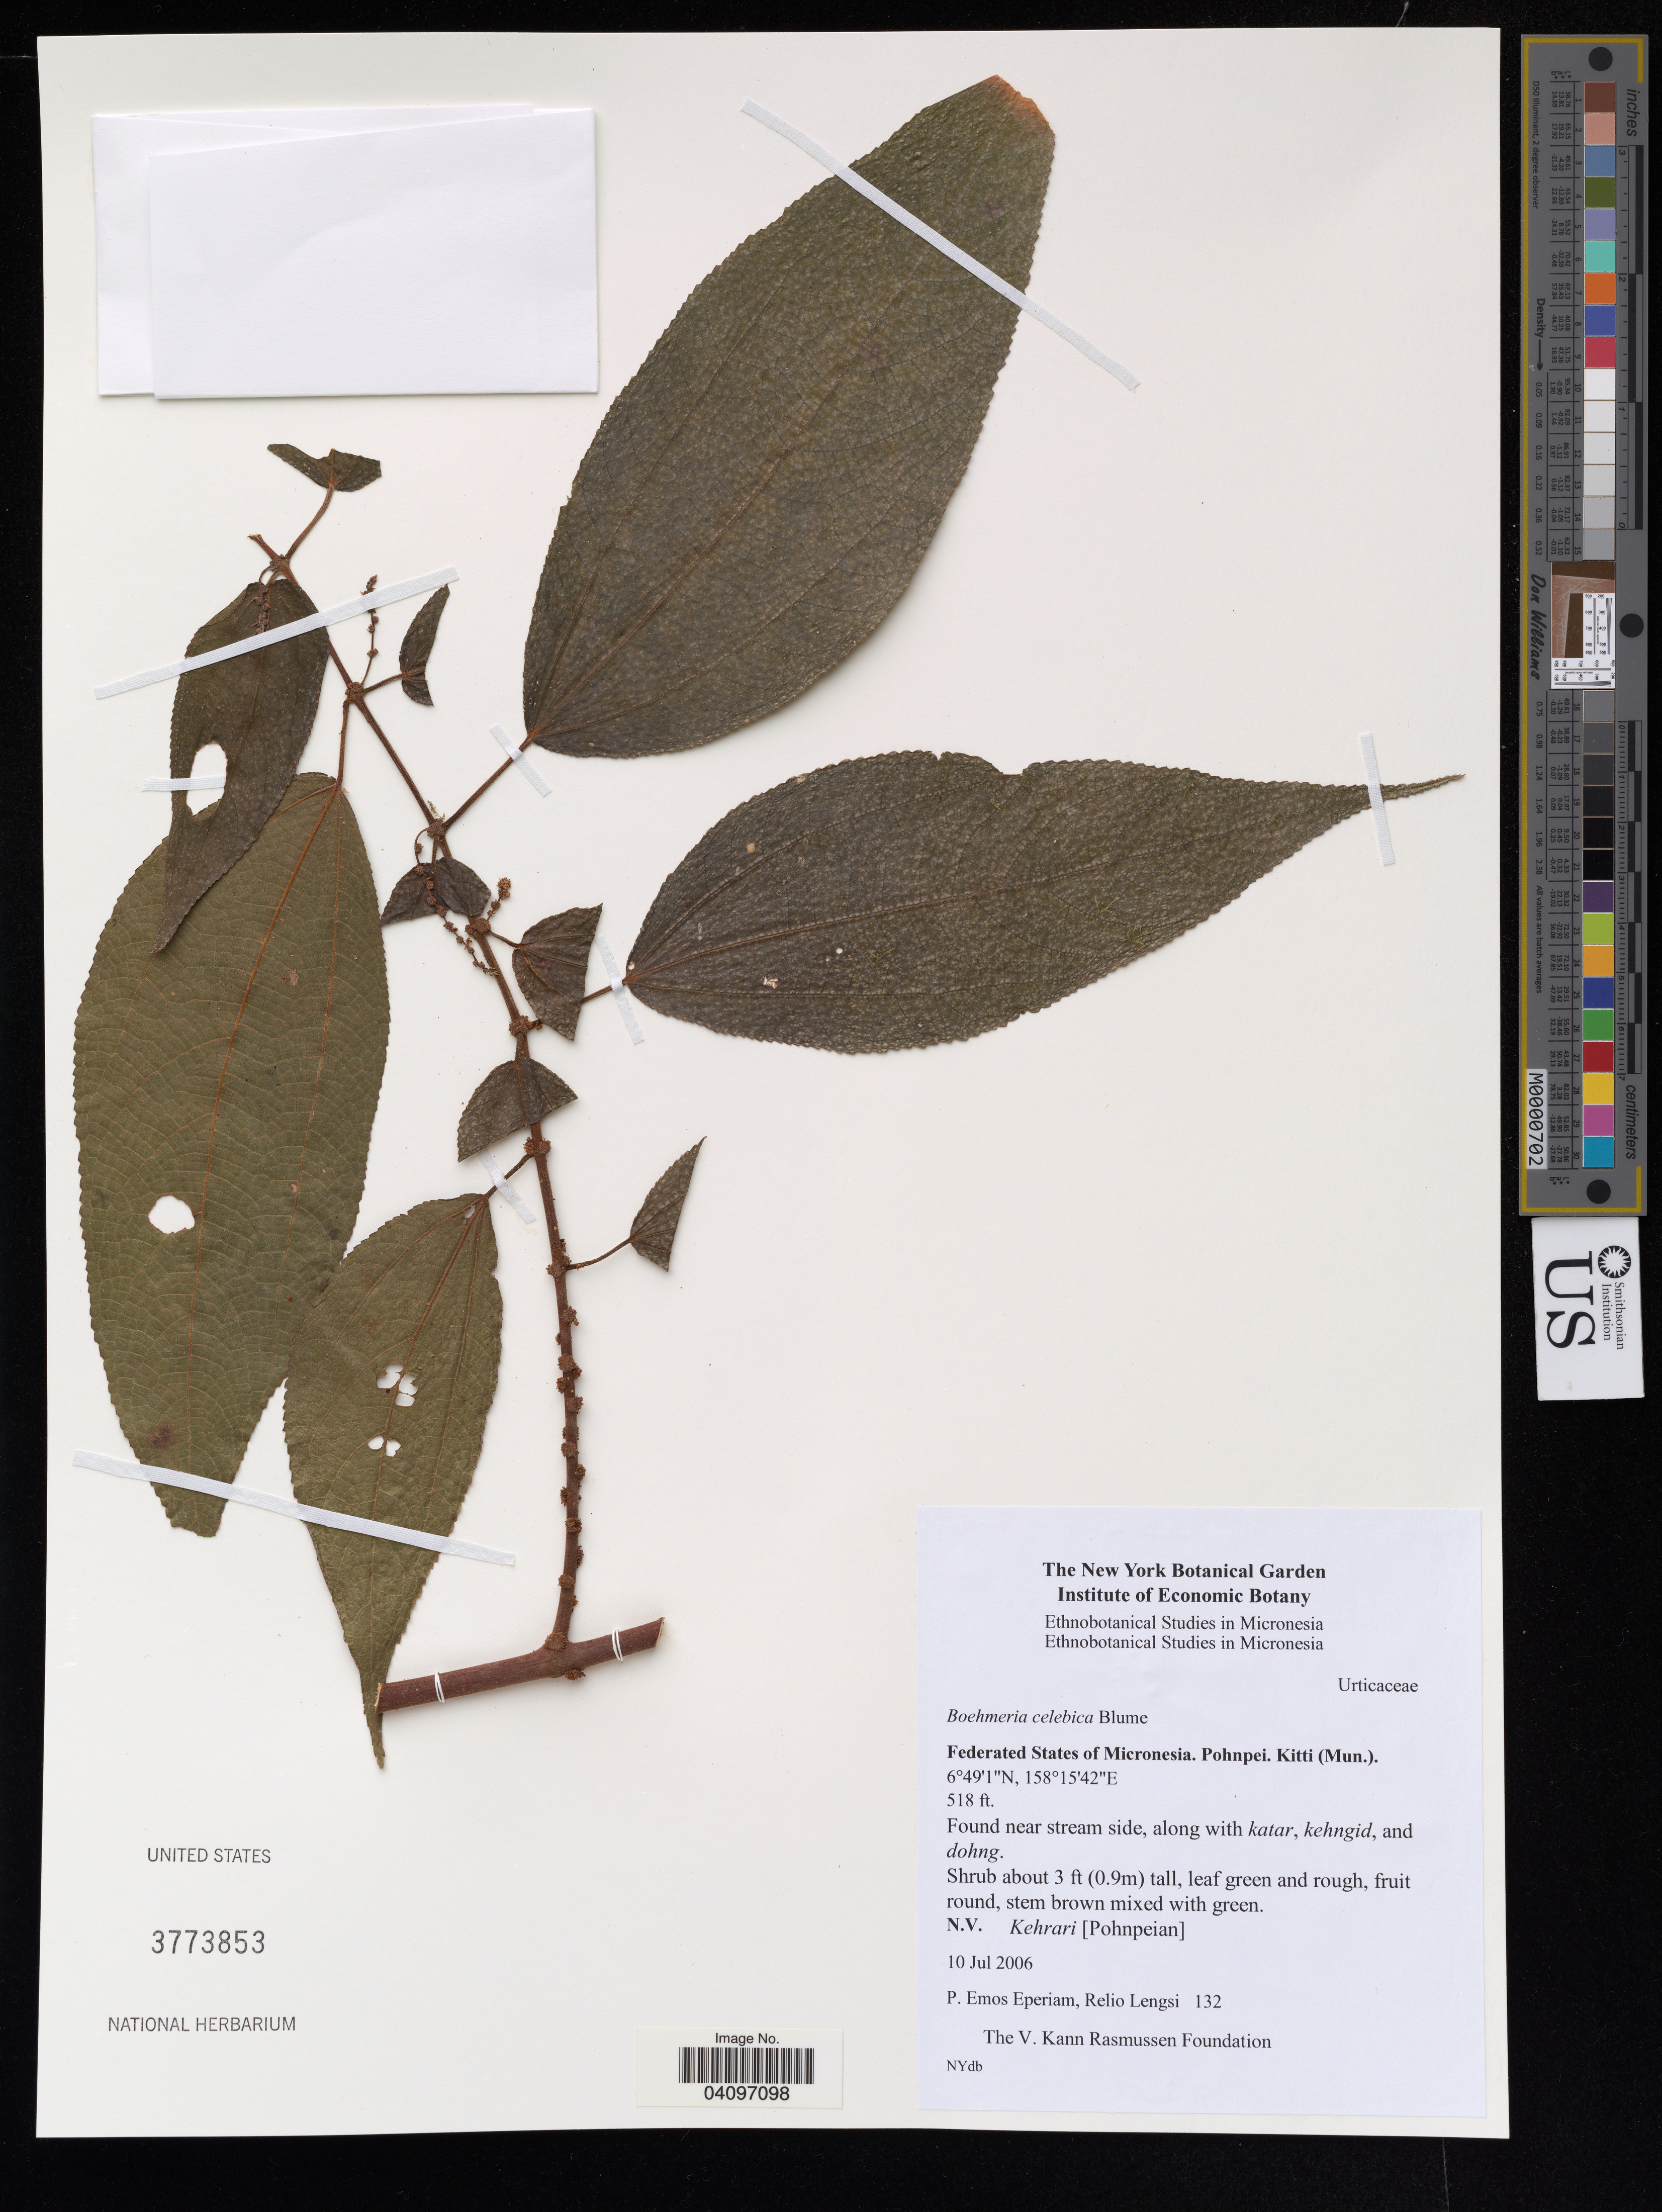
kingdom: Plantae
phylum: Tracheophyta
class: Magnoliopsida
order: Rosales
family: Urticaceae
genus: Boehmeria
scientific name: Boehmeria celebica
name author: Blume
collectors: P. Eperiam & R. Lengsi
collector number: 132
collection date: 2006-07-10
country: Micronesia, Federated States of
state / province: Pohnpei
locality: Kitti (Mun.).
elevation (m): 158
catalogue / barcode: US 3773853